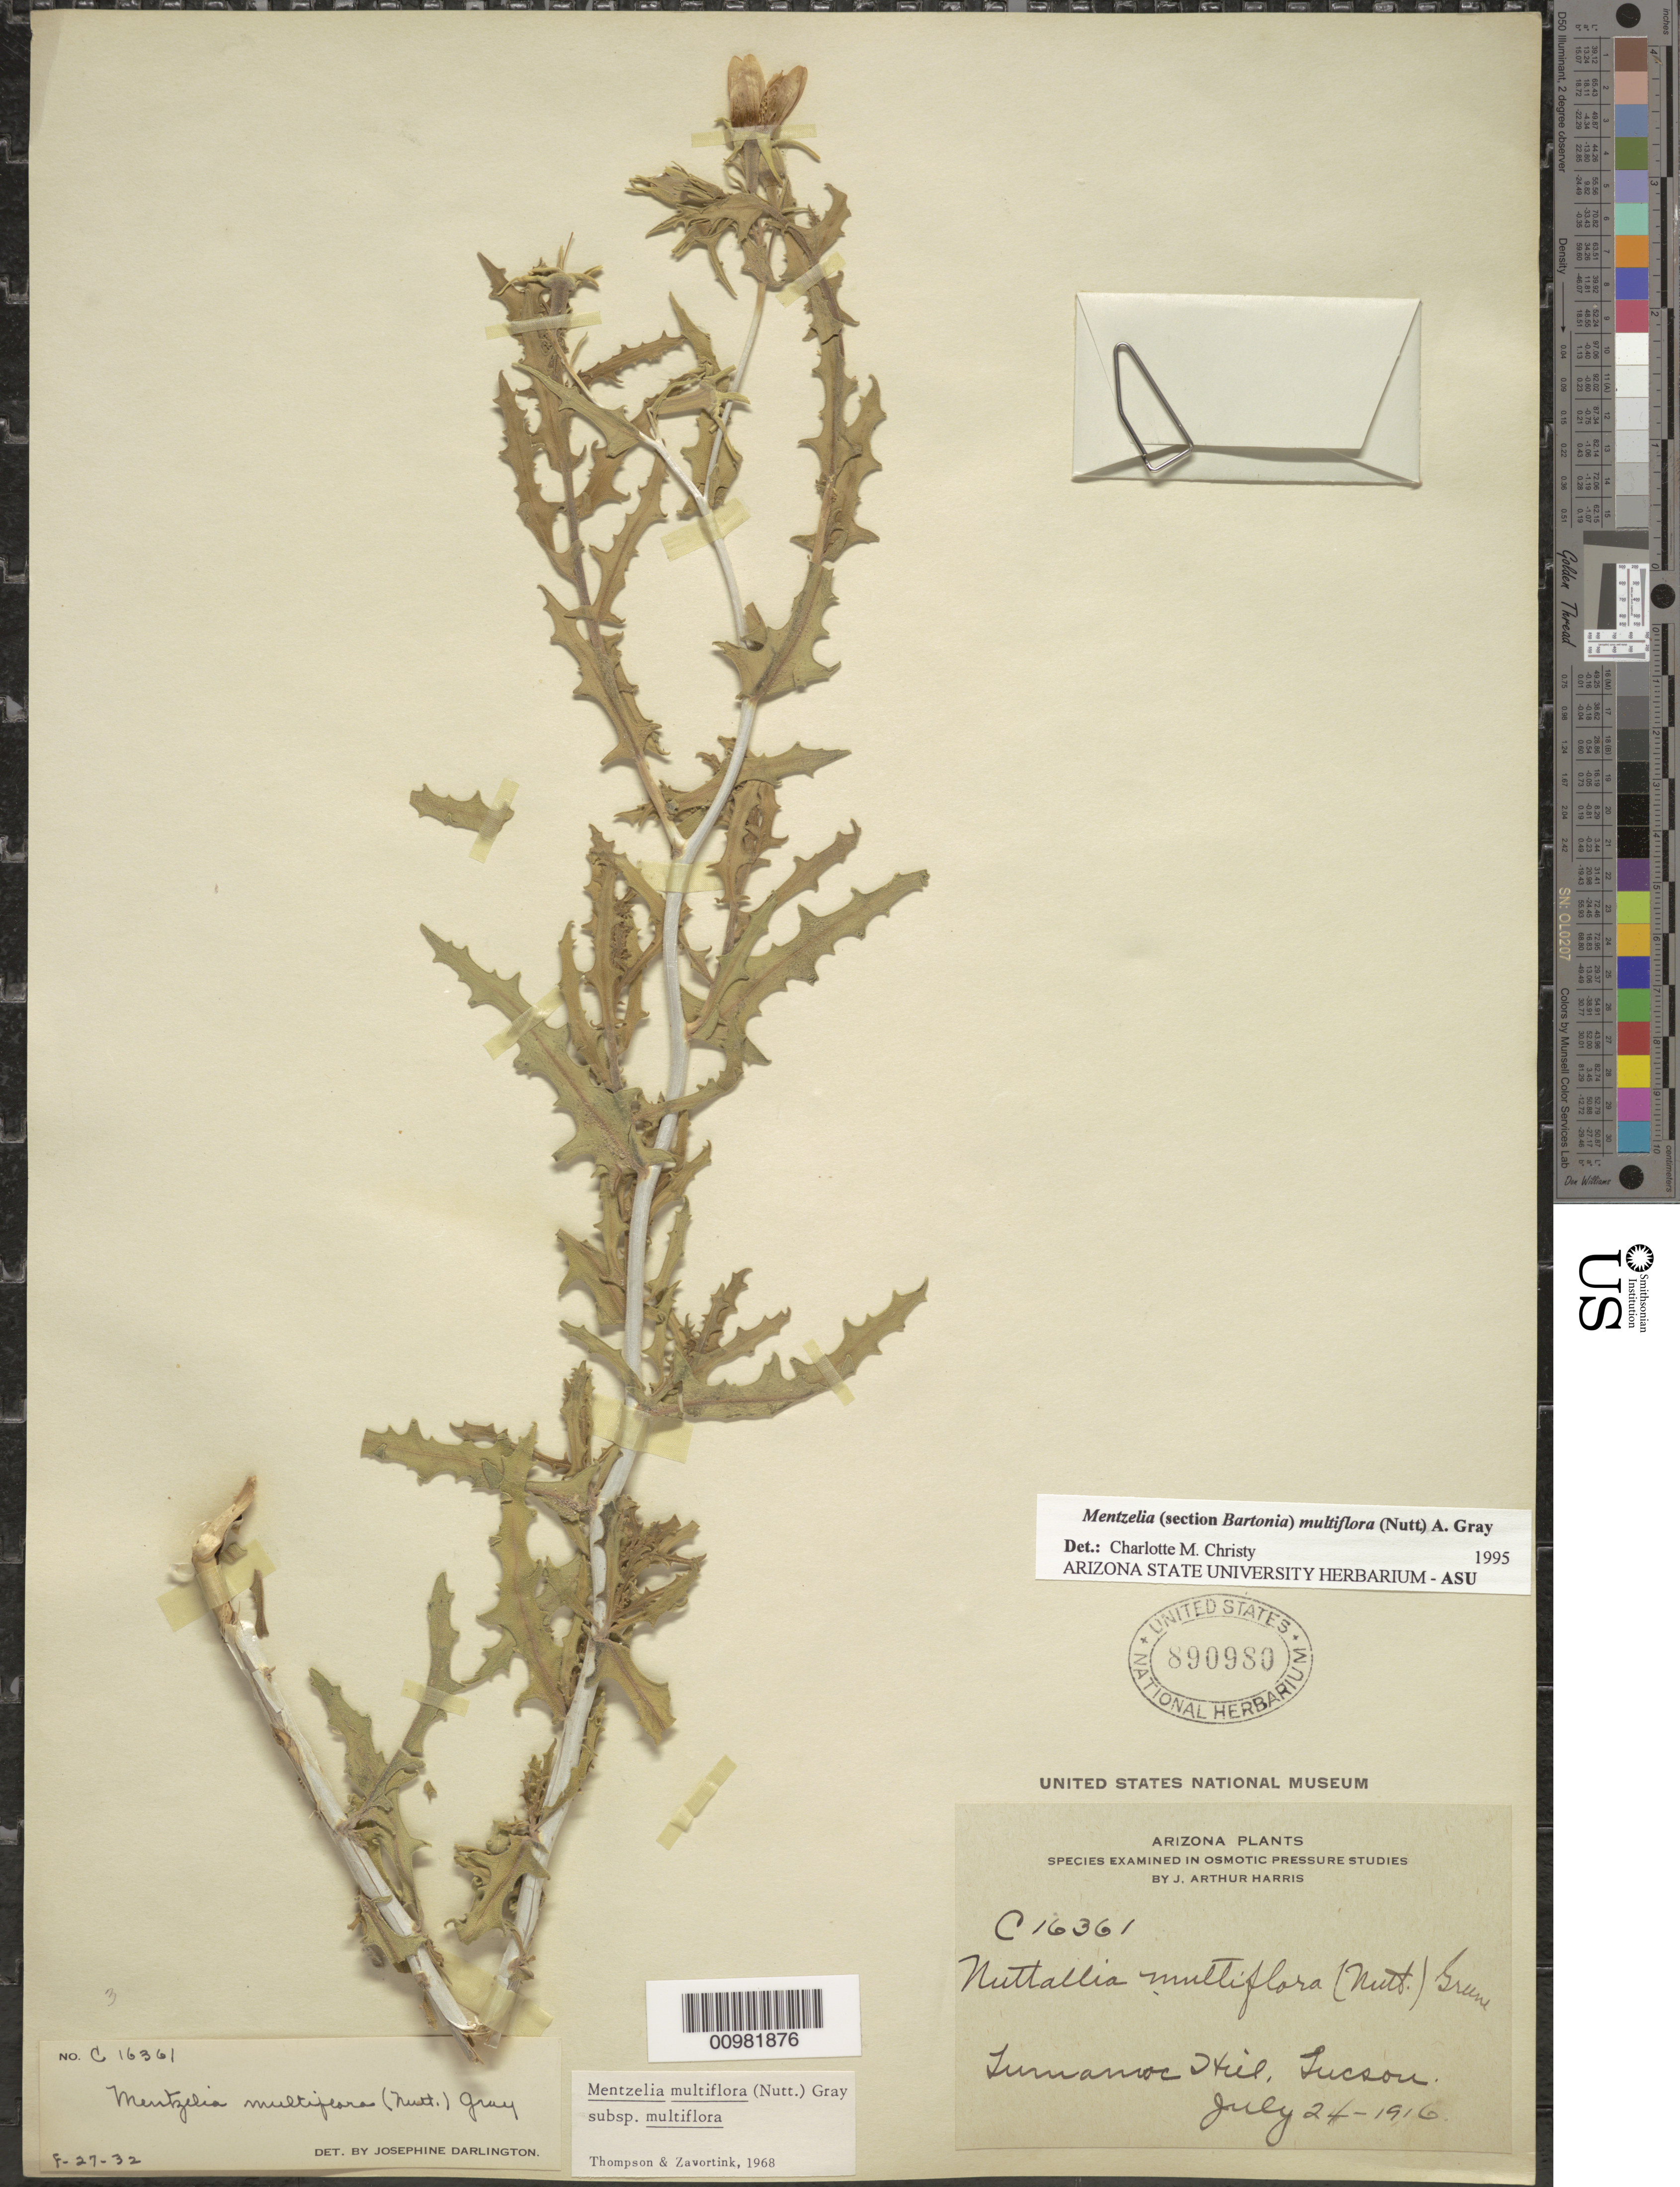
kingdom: Plantae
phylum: Tracheophyta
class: Magnoliopsida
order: Cornales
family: Loasaceae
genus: Mentzelia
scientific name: Mentzelia multiflora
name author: (Nutt.) A. Gray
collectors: J. A. Harris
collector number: C16361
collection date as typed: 24 Jul 1916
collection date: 1916-07-24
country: United States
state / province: Arizona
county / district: Pima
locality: Tucson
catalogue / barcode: US 890980